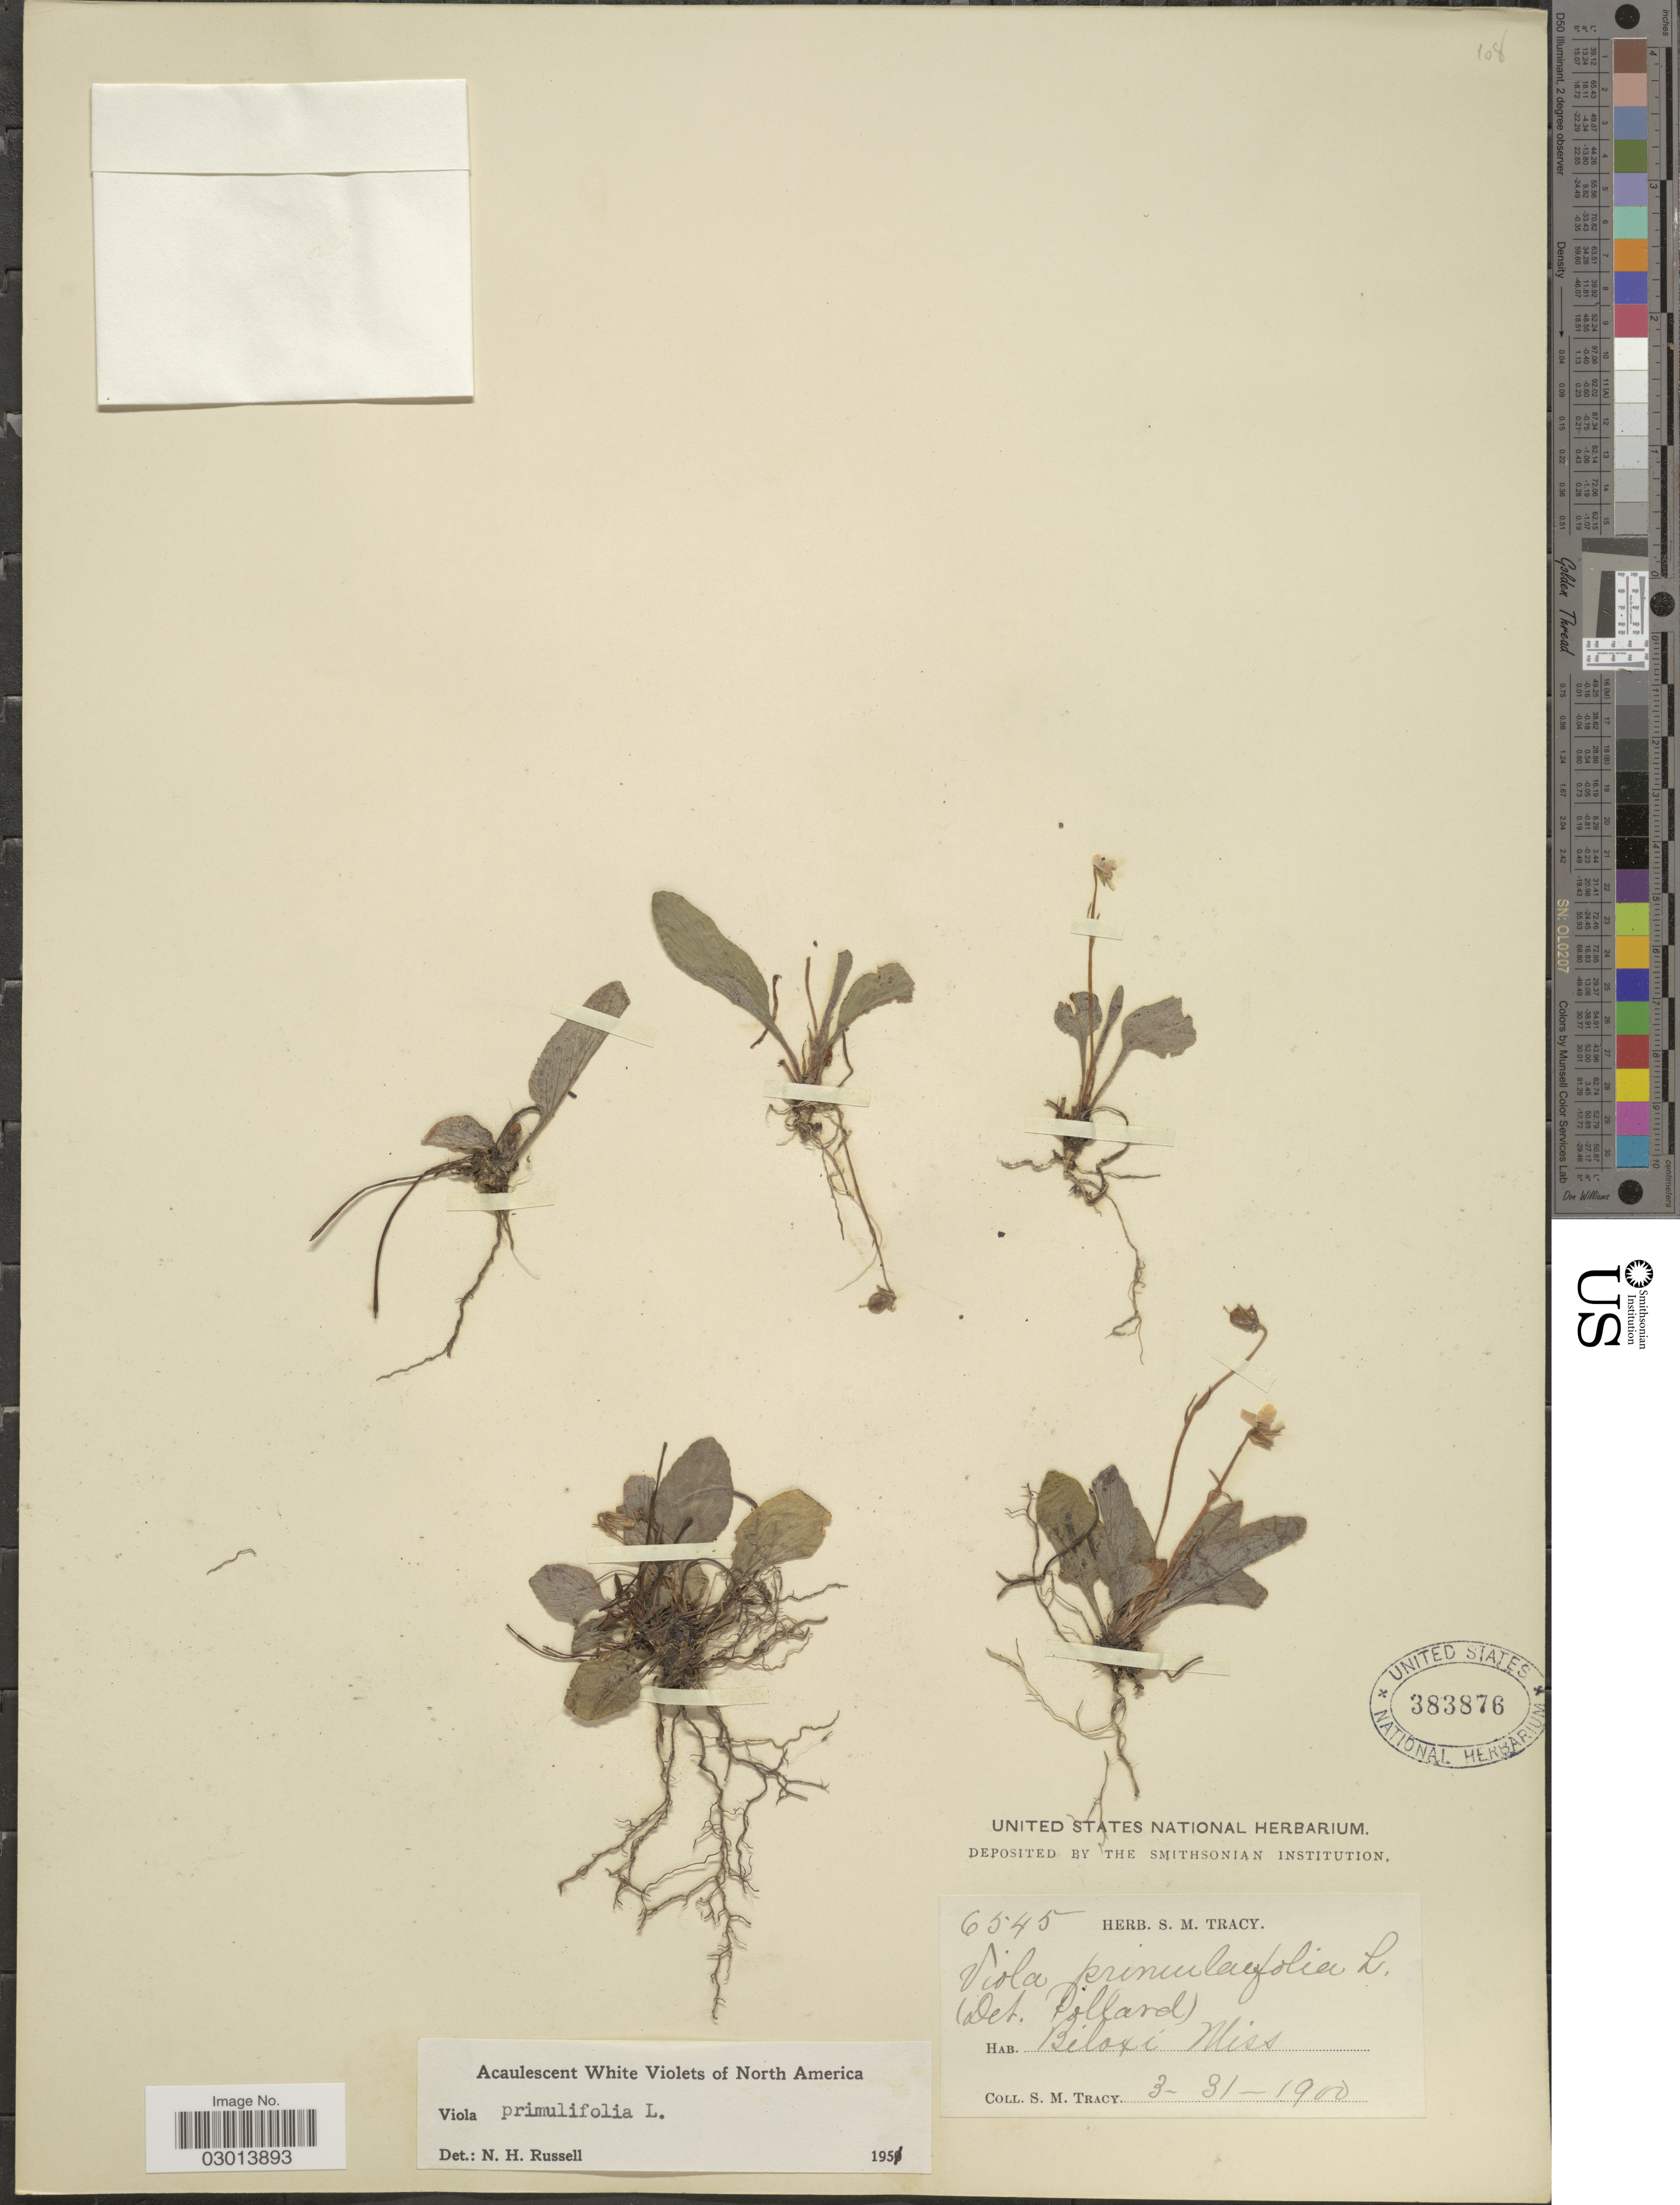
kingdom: Plantae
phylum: Tracheophyta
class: Magnoliopsida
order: Malpighiales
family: Violaceae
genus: Viola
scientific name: Viola primulifolia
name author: L.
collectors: S. M. Tracy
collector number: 6545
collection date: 1900-03-31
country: United States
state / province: Mississippi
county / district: Harrison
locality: Biloxi.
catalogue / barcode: US 383876